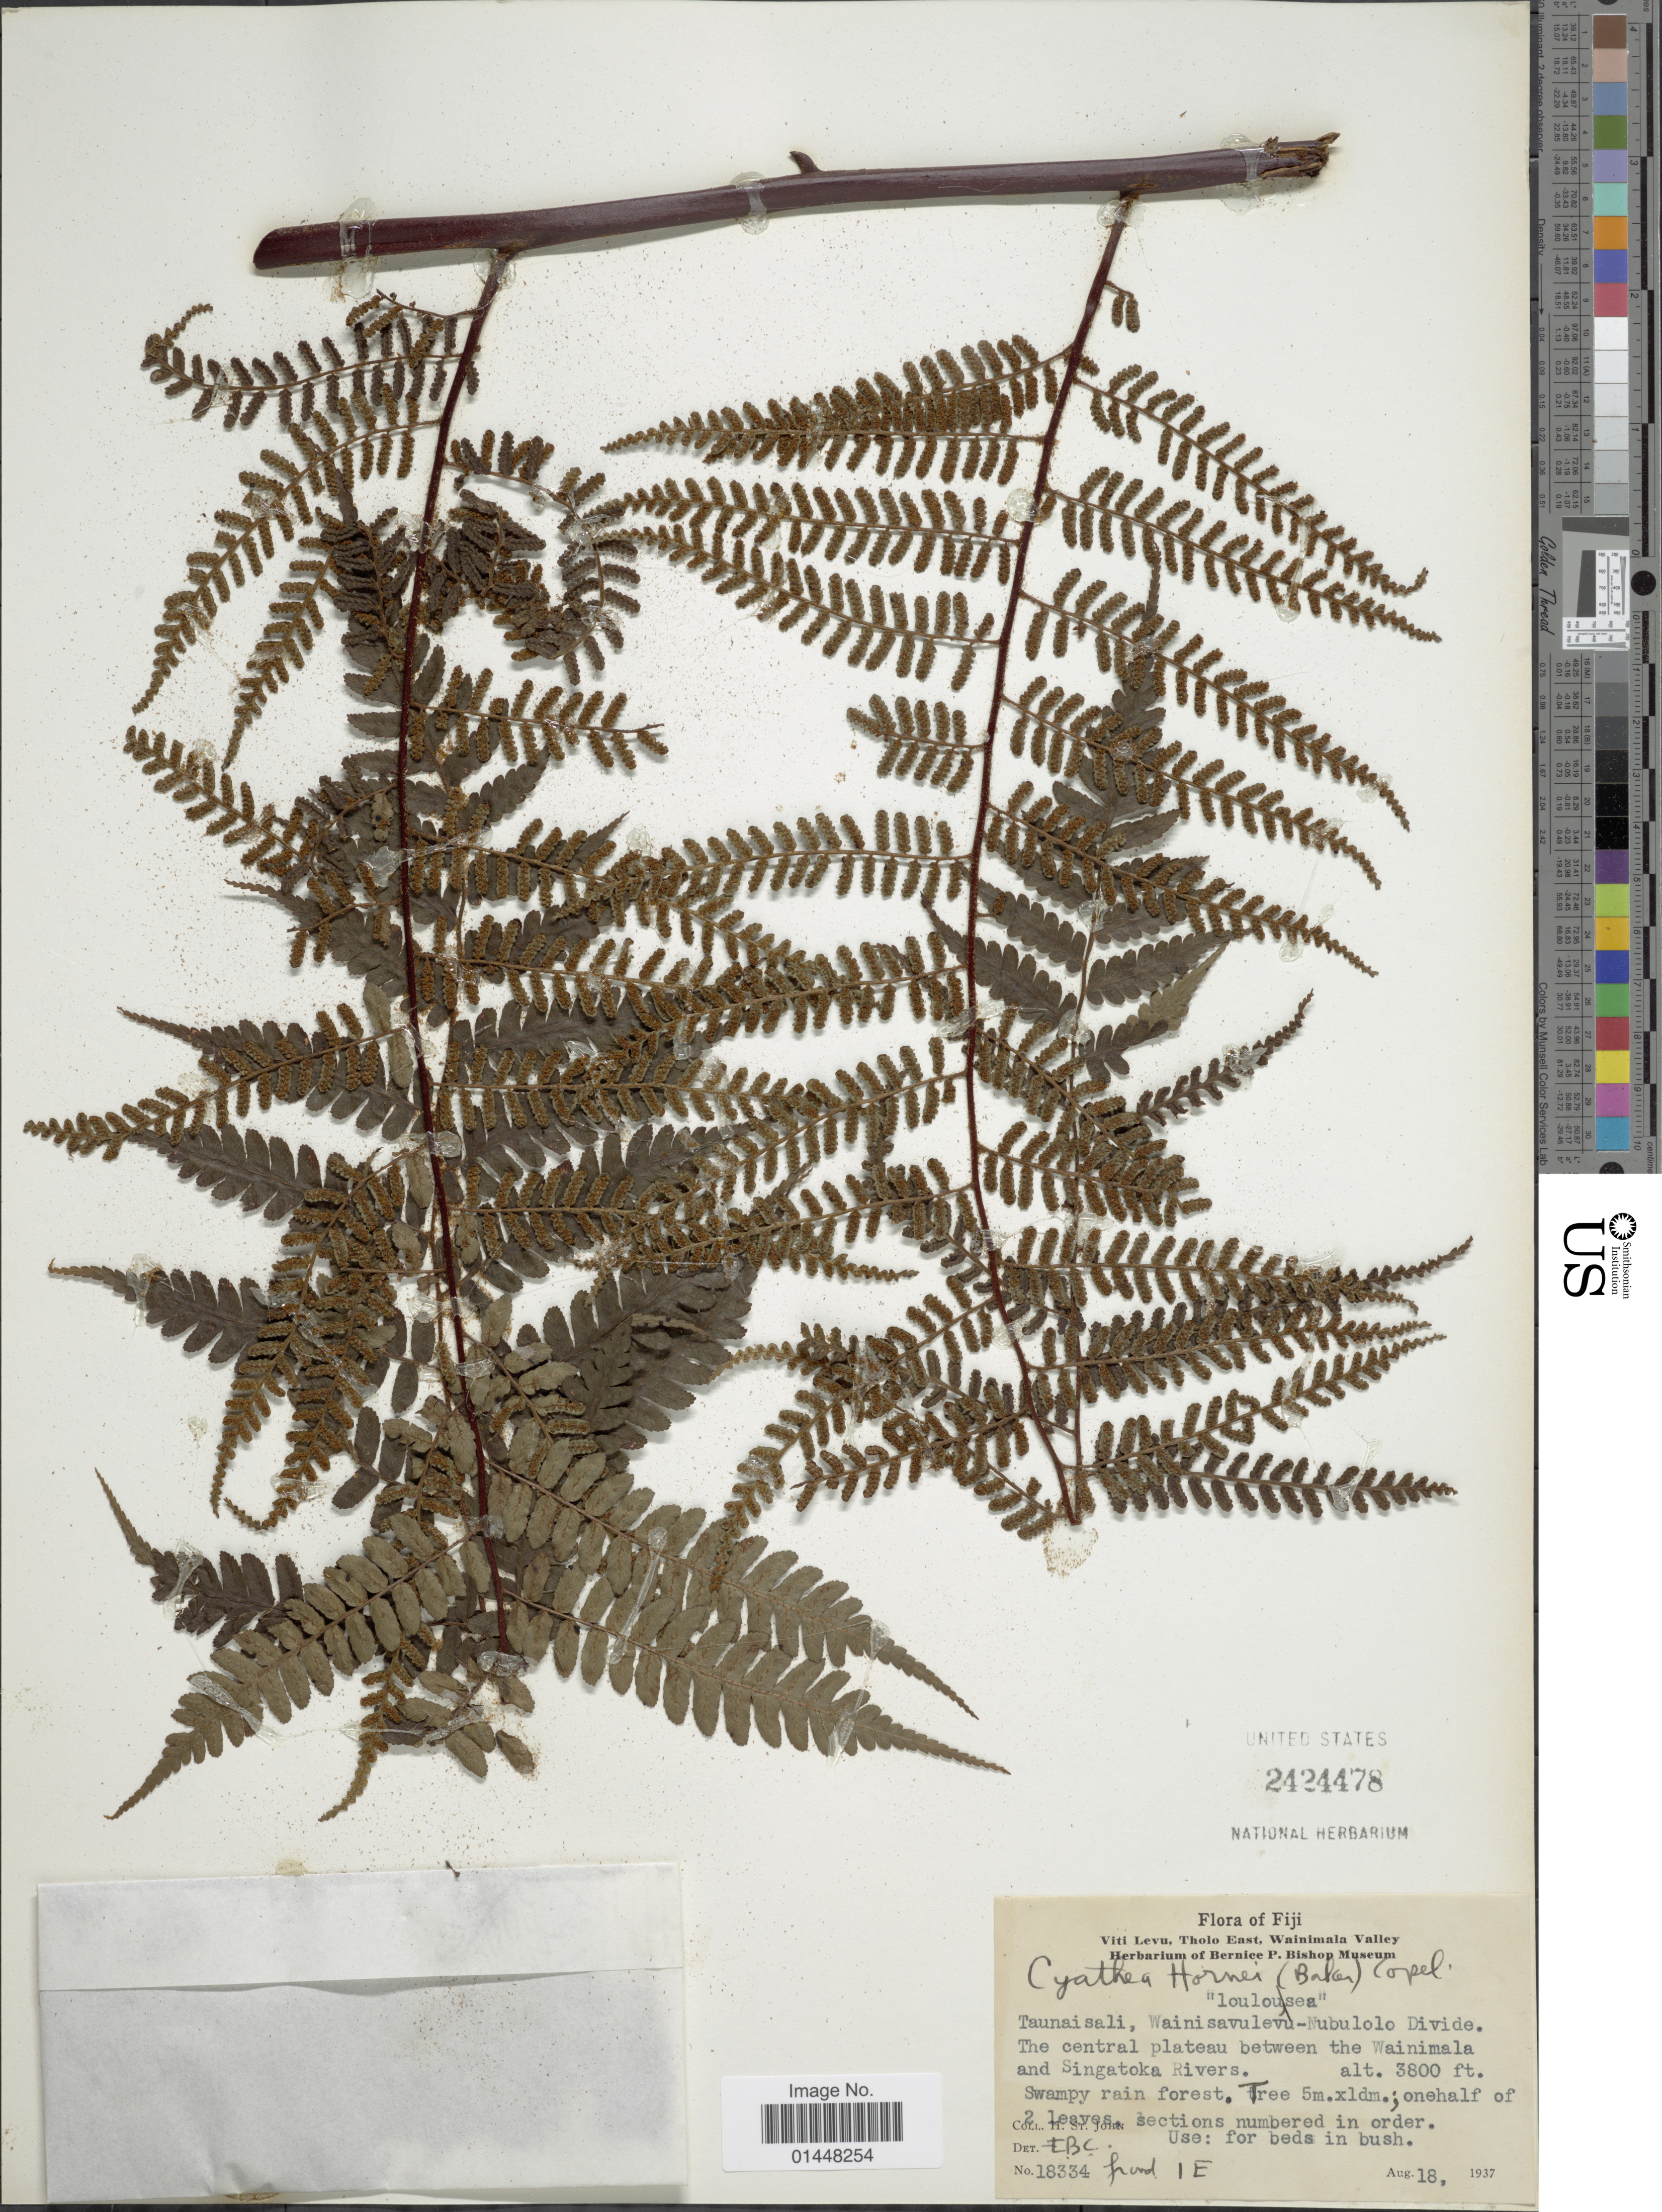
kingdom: Plantae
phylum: Tracheophyta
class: Polypodiopsida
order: Cyatheales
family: Cyatheaceae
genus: Gymnosphaera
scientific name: Gymnosphaera hornei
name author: (Baker) Copel.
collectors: H. St. John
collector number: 18334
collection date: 1937-08-18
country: Fiji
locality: Taunaisali, Wainisavulevu-Nubulolo Divide. The central plateau between the Wainimala and Singatoka Rivers. Viti Levu, Tholo East Wainimala Valley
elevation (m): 1158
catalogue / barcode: US 2424478